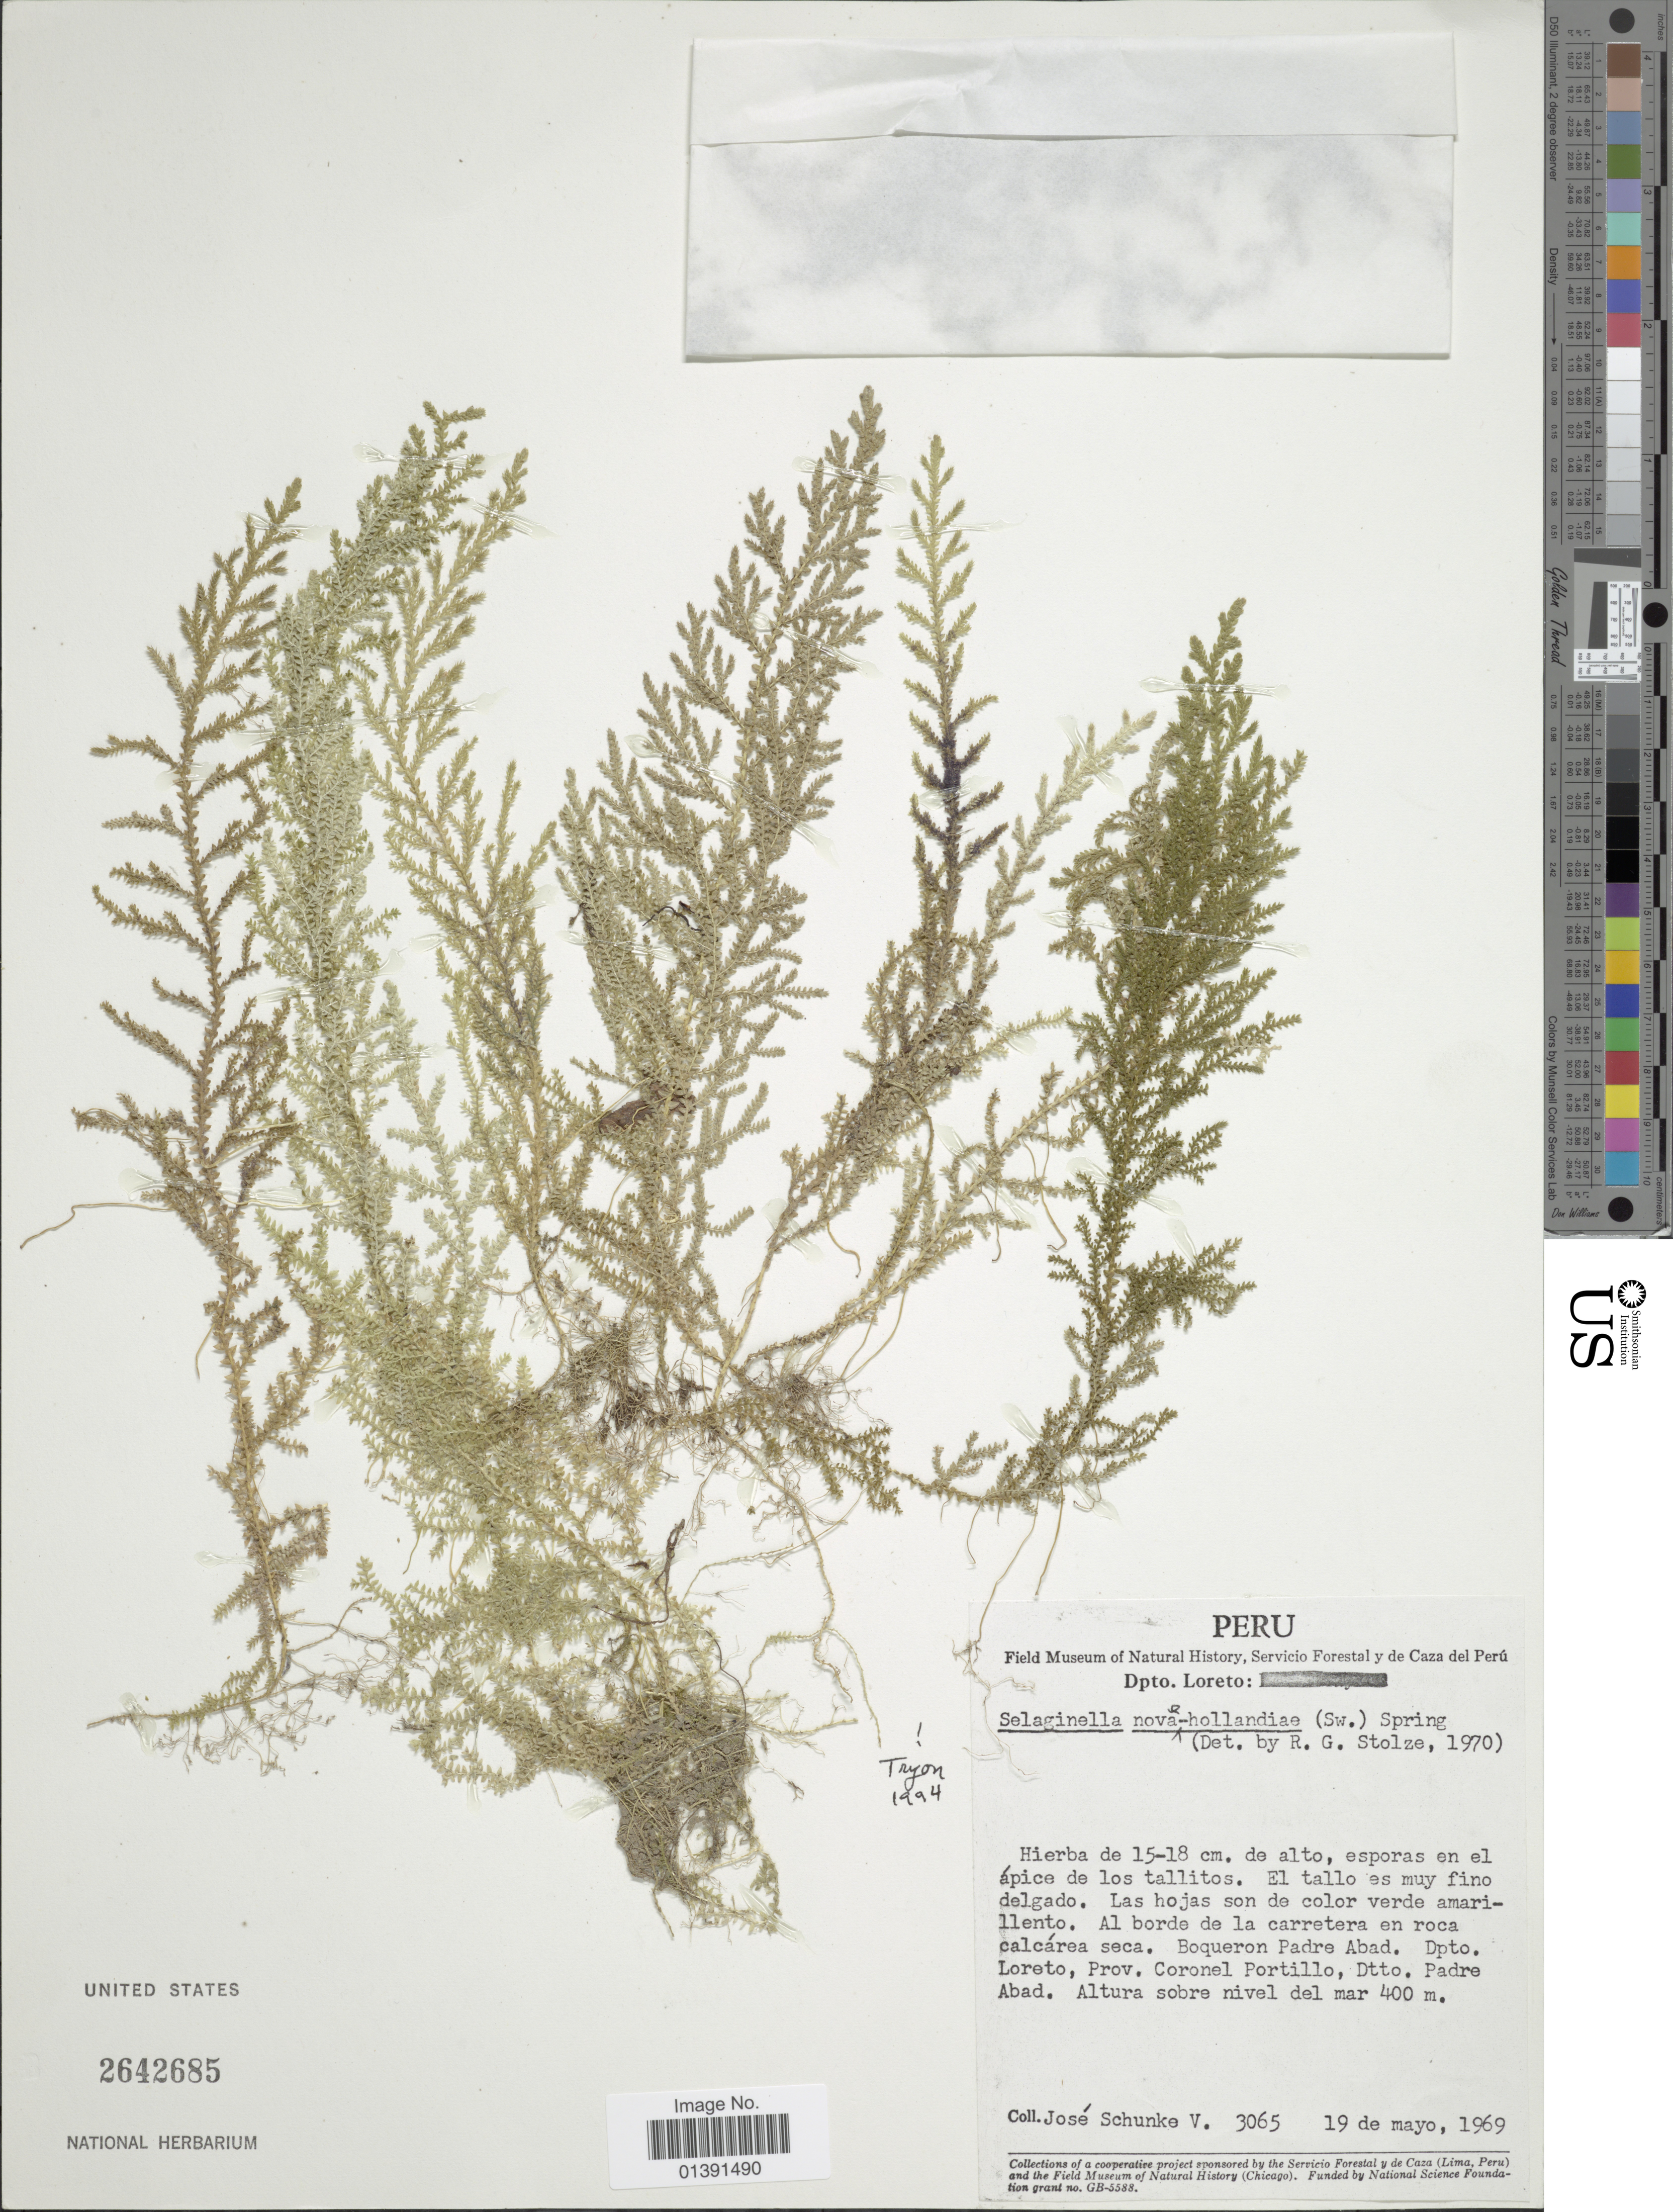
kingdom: Plantae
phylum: Tracheophyta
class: Lycopodiopsida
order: Selaginellales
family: Selaginellaceae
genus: Selaginella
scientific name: Selaginella mikeneei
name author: Valdespino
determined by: Valdespino, I. A., (PMA), Universidad de Panama (PANAMA)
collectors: J. Schunke Vigo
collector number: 3065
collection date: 1969-05-19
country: Peru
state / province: Loreto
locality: Boqueron Padre Abad. Dpto. Loreto, prov. Coronel Portillo, Dtto. Padre Abad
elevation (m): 400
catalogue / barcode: US 2642685